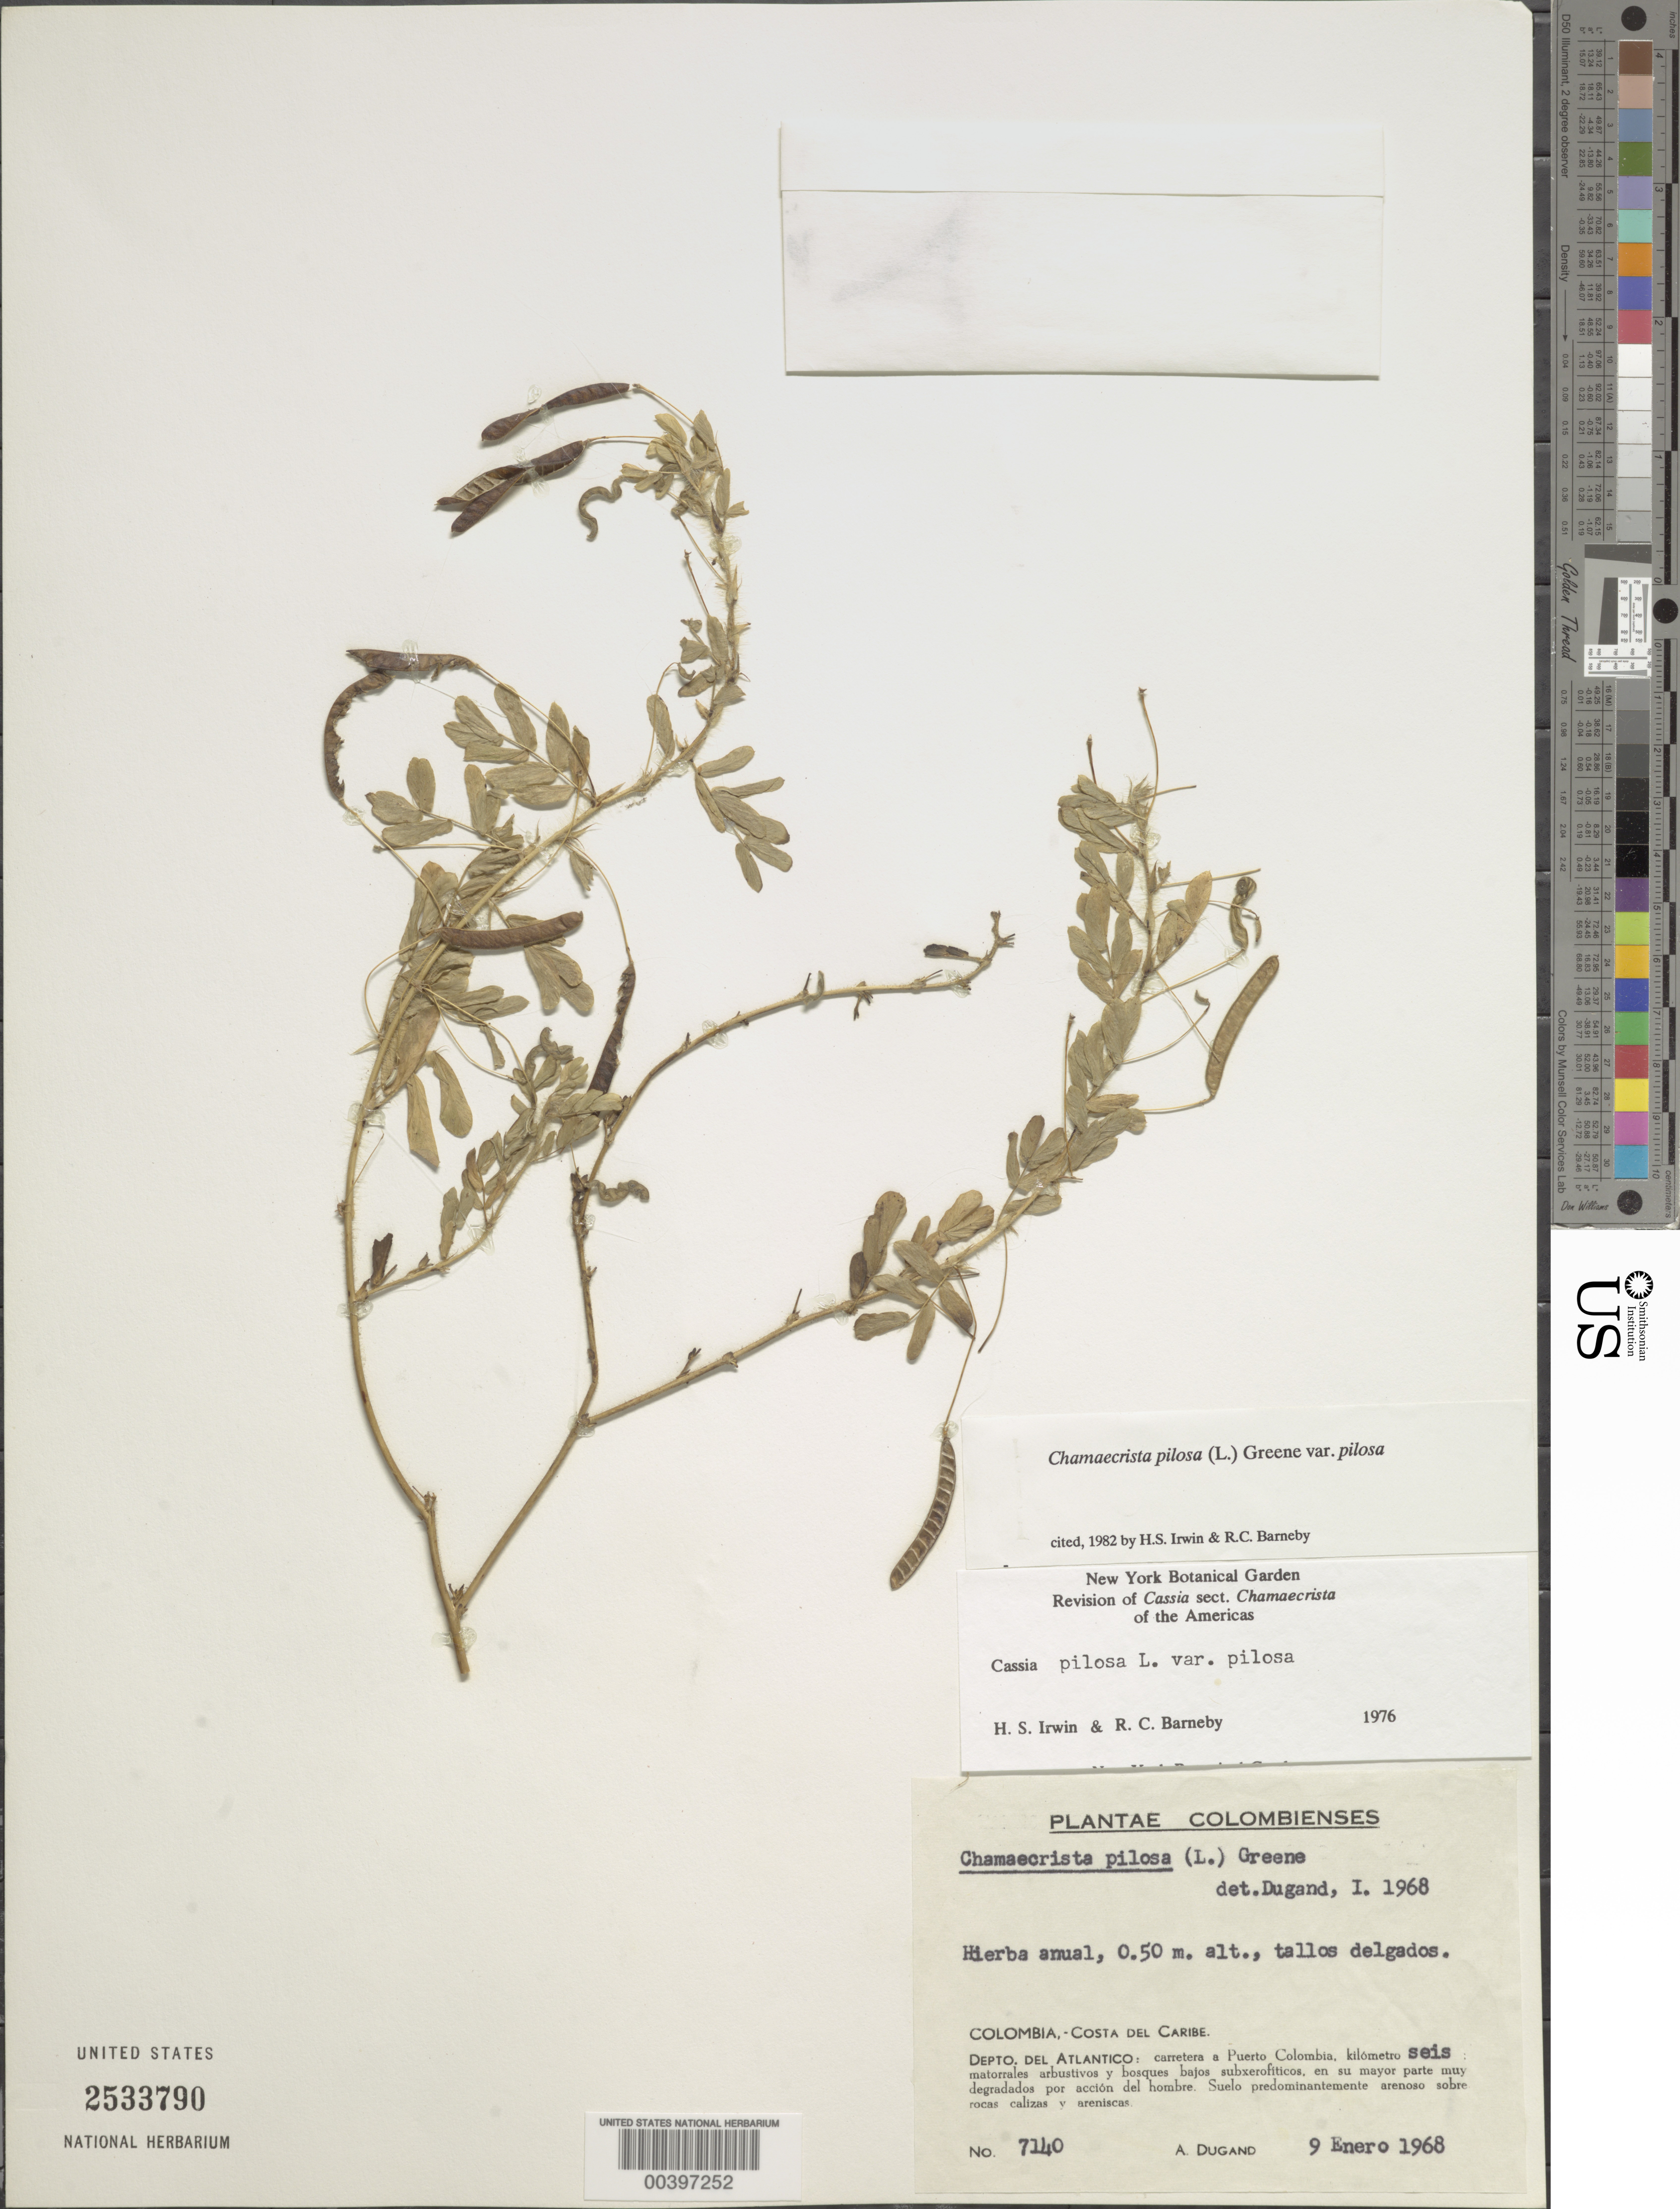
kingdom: Plantae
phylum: Tracheophyta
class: Magnoliopsida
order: Fabales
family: Fabaceae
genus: Chamaecrista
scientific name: Chamaecrista pilosa var. pilosa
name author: (L.) Greene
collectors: A. Dugand G.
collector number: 7140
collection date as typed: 09 Jan 1968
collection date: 1968-01-09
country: Colombia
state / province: Atlántico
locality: Carretera a Puerto Colombia, km 6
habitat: Matorrales y bosques, en su mayor parte muy degradados por accion del hombre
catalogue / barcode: US 2533790